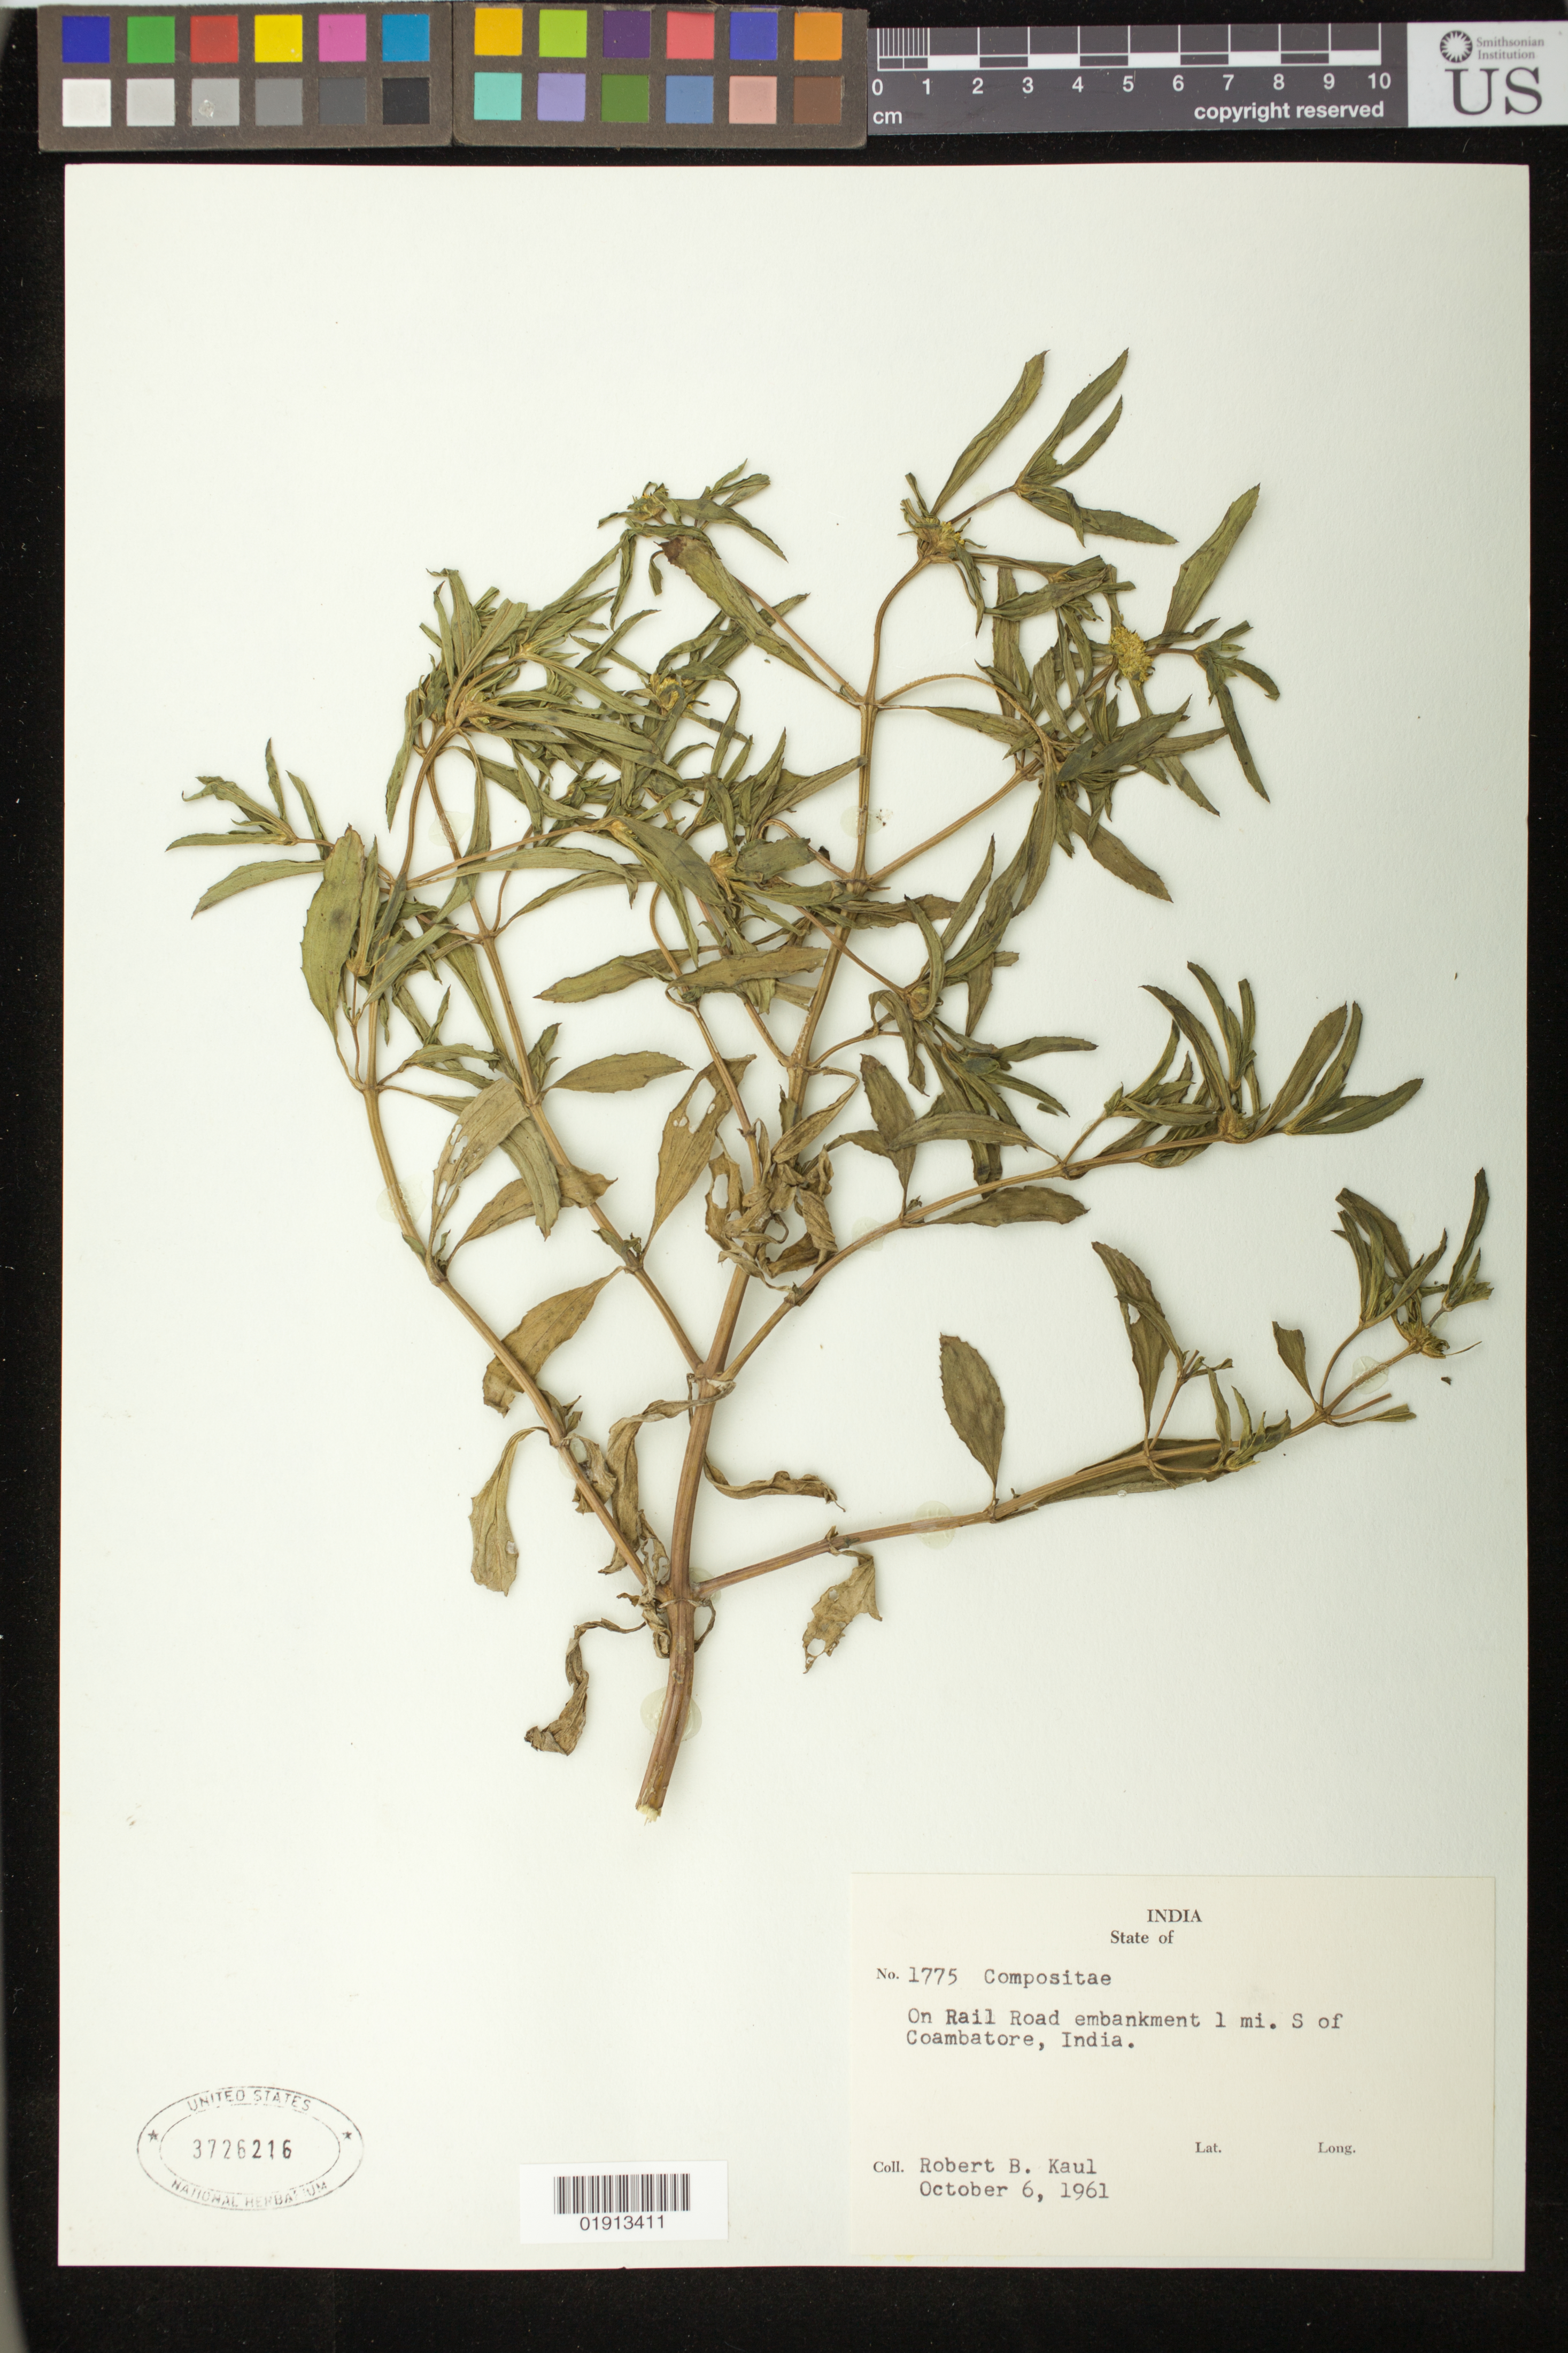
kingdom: Plantae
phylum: Tracheophyta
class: Magnoliopsida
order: Asterales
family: Asteraceae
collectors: R. Kaul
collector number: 1775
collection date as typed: October 6, 1961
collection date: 1961-10-06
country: India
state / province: Tamil Nadu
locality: On Rail Road embankment 1 mi. S of Coambatore, India.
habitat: On railroad embankment.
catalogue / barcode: US 3726216